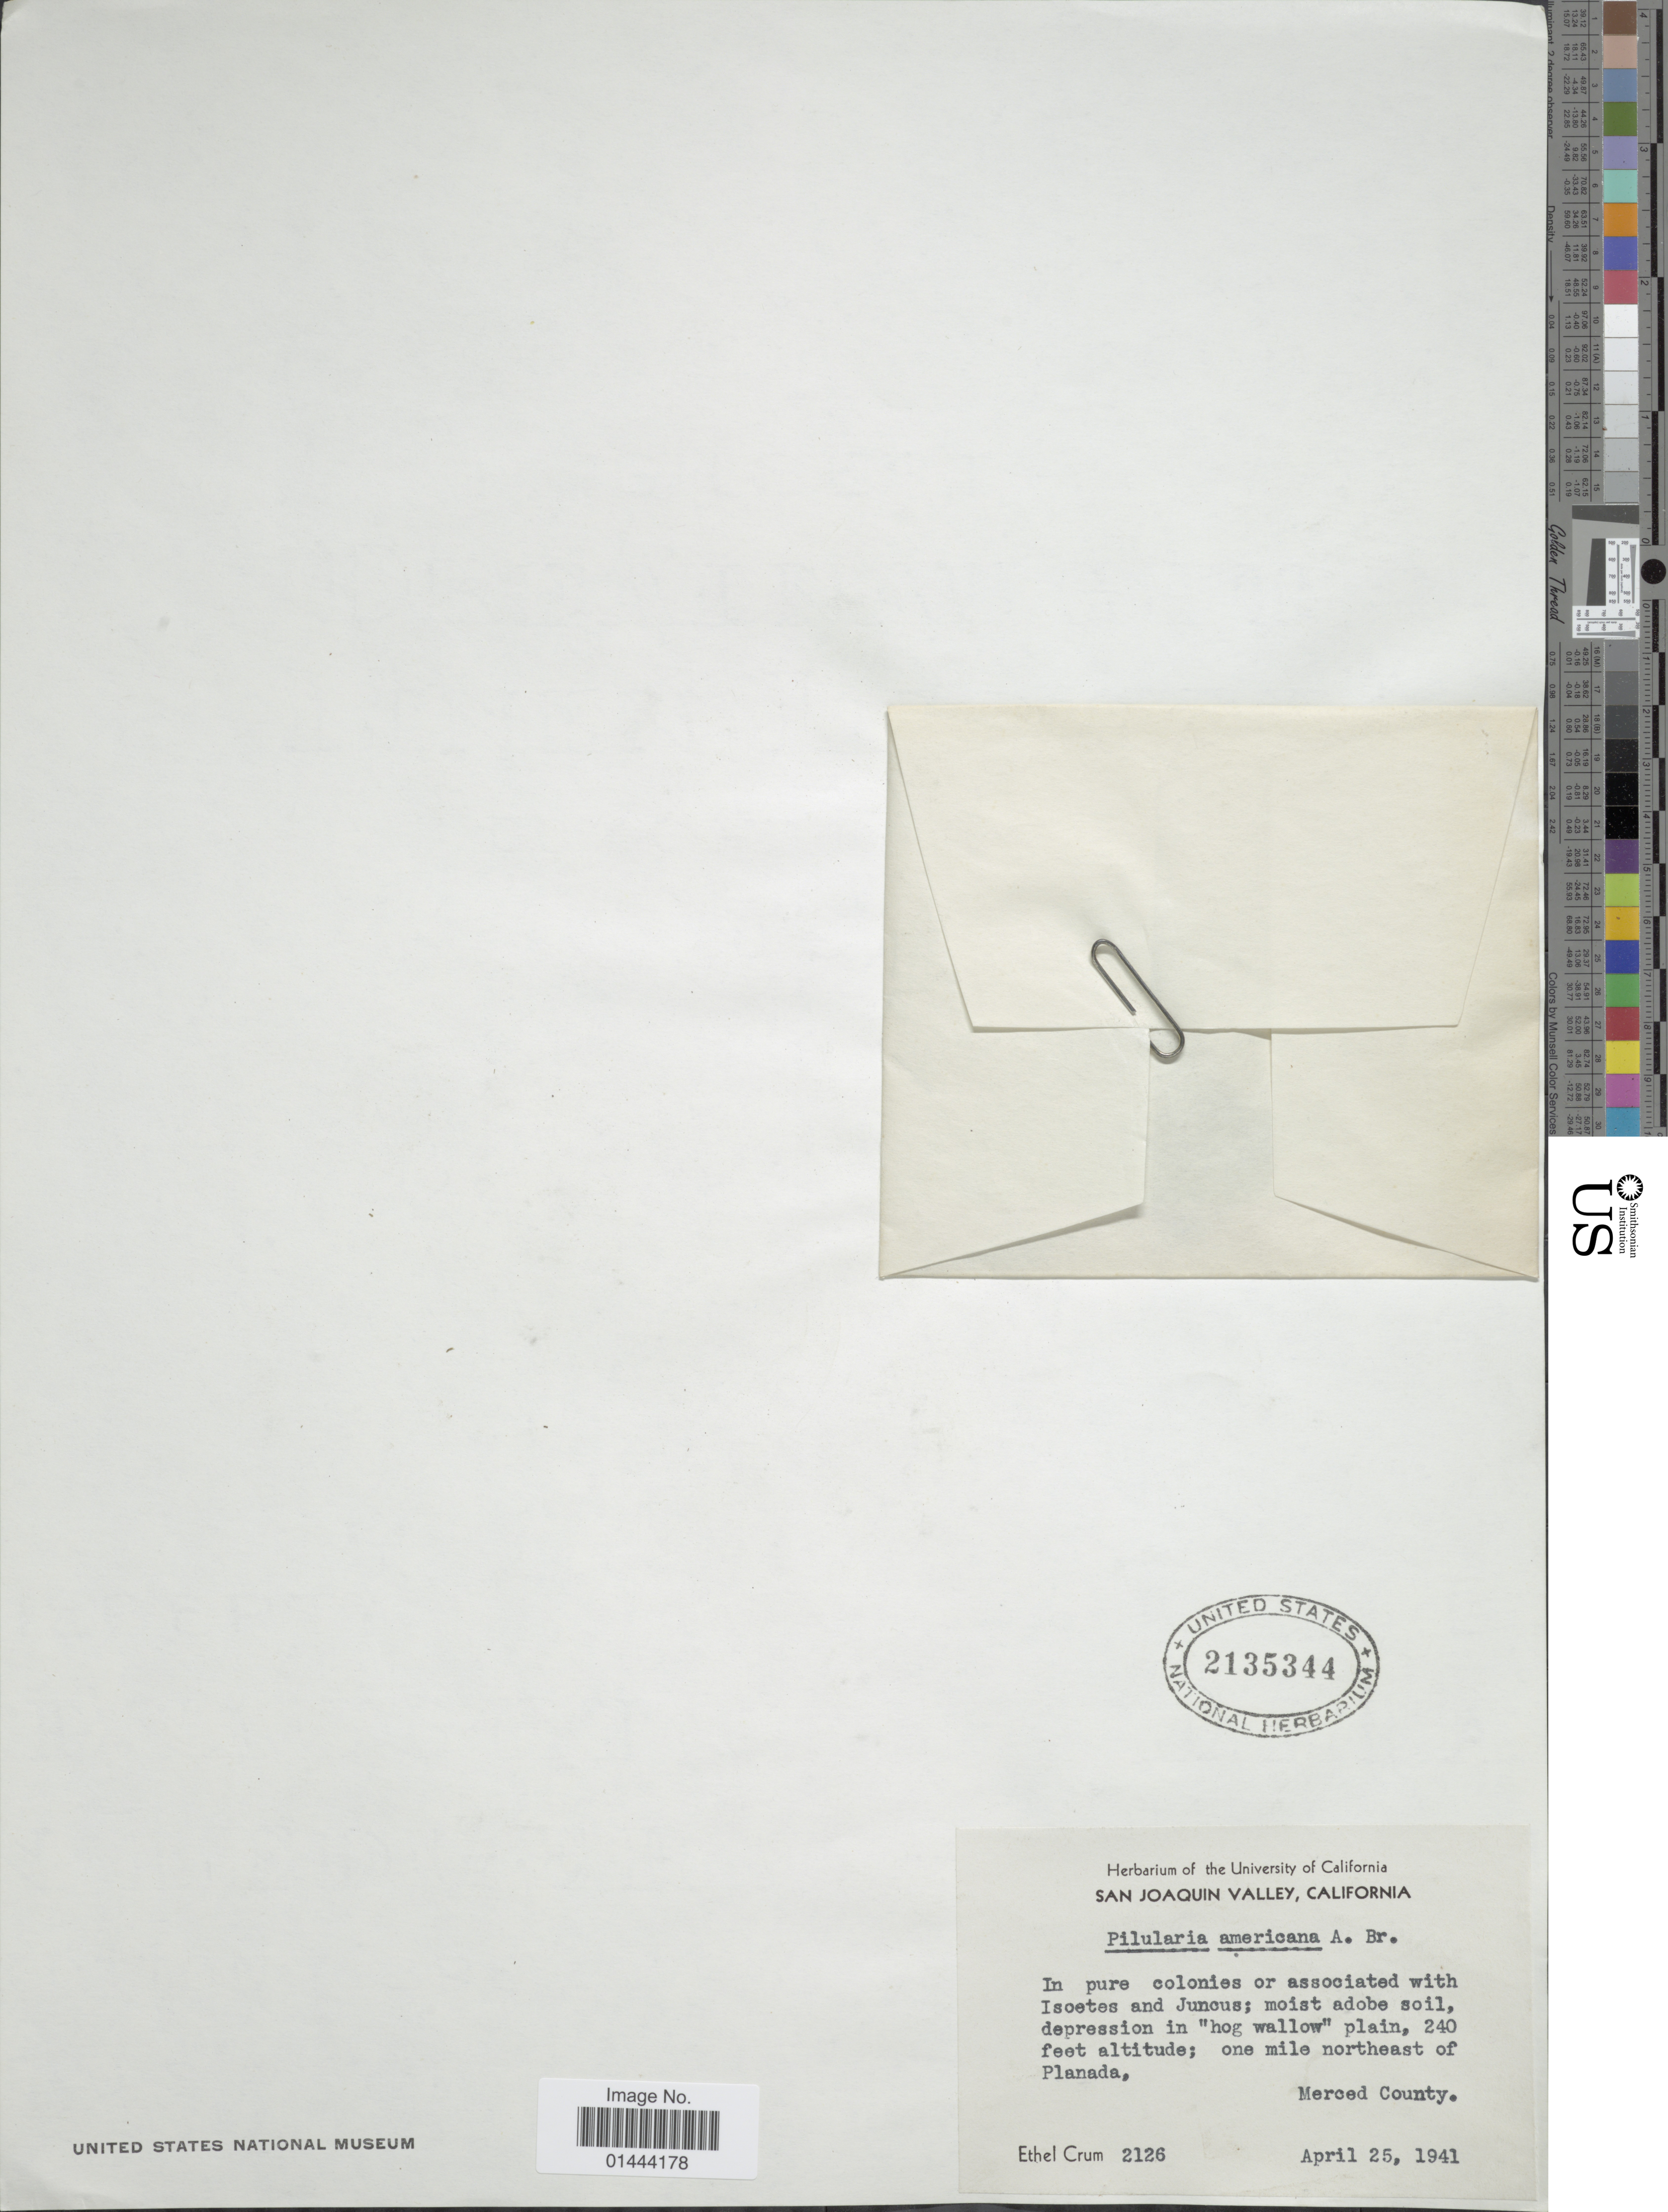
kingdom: Plantae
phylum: Tracheophyta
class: Polypodiopsida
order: Salviniales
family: Marsileaceae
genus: Pilularia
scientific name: Pilularia americana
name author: A. Braun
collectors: E. K. Crum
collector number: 2126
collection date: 1941-04-25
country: United States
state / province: California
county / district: Merced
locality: San Joaquin Valley, in pure colonies or associated with Isoetes and Juncos; moist adobe soil, depression in "hog wallow"plain, one mile northeast of Planalda, Merced County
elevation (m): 73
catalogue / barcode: US 2135344